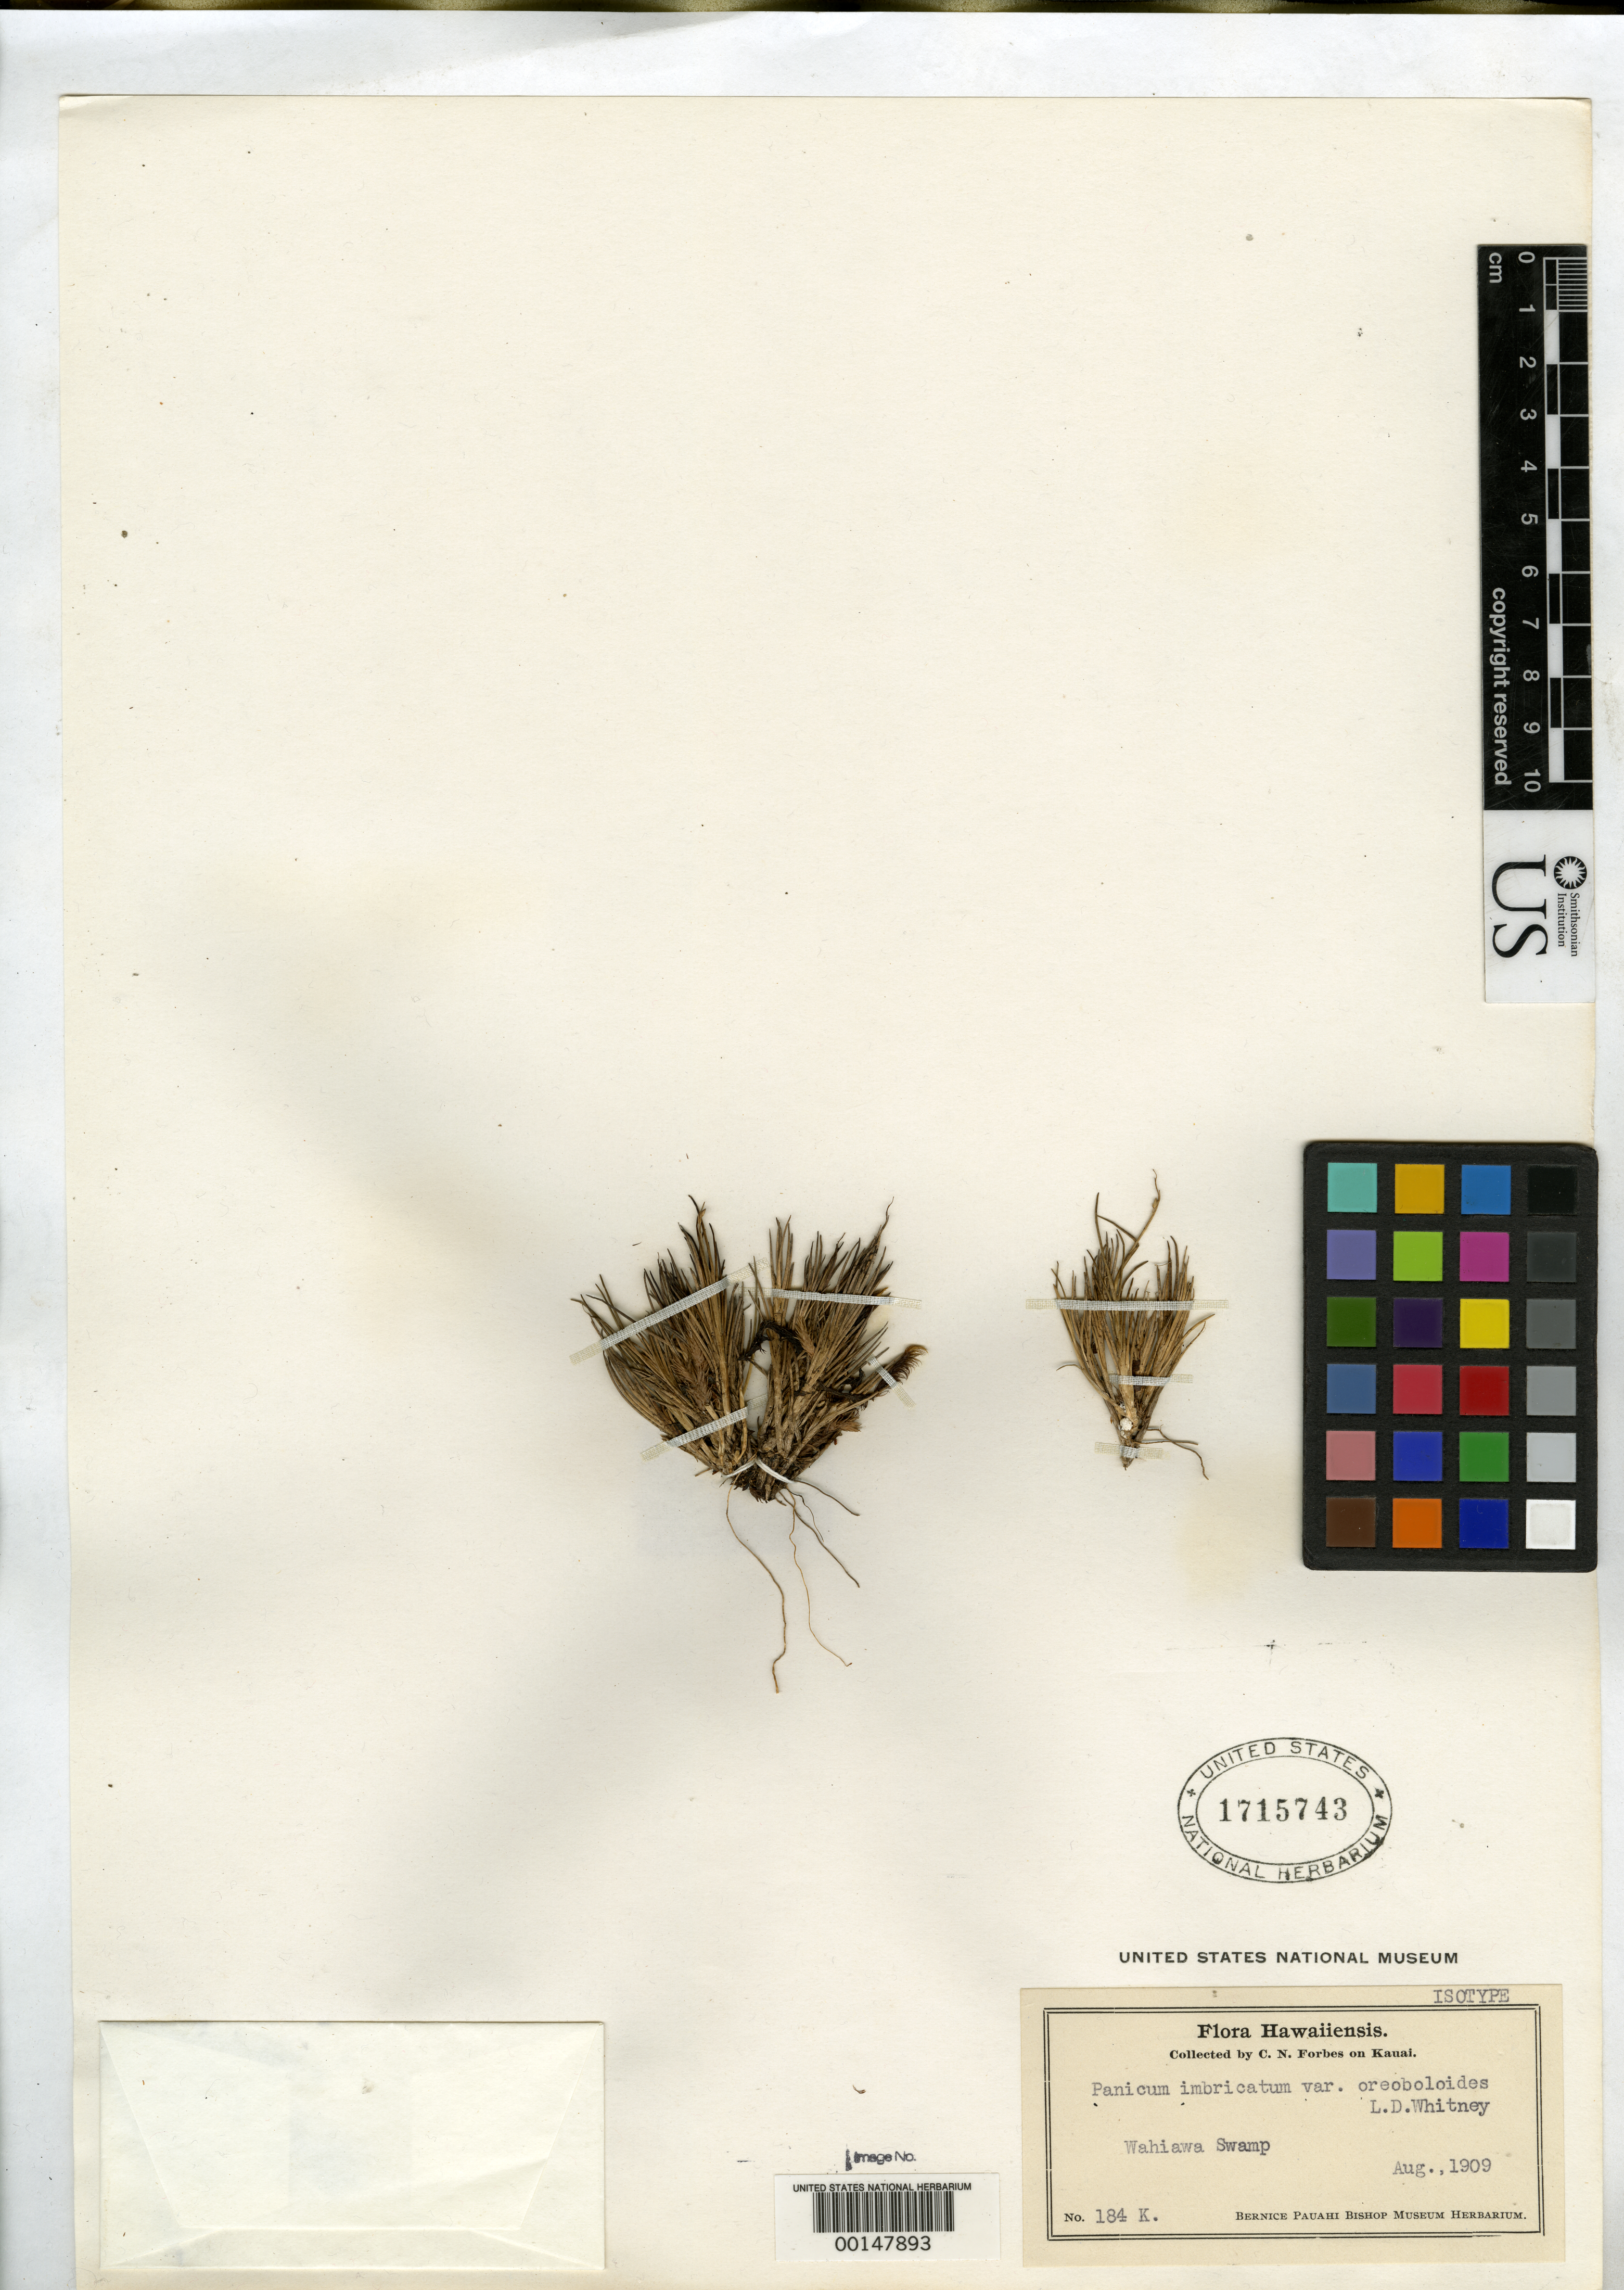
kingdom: Plantae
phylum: Tracheophyta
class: Liliopsida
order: Poales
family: Poaceae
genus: Panicum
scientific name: Panicum imbricatum var. oreoboloides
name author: Whitney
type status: Isotype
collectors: C. N. Forbes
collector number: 184.K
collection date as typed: Aug 1909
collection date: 1909-08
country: United States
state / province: Hawaii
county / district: Kauai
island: Kaua'i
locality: Wahiawa Swamp.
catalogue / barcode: US 1715743-2